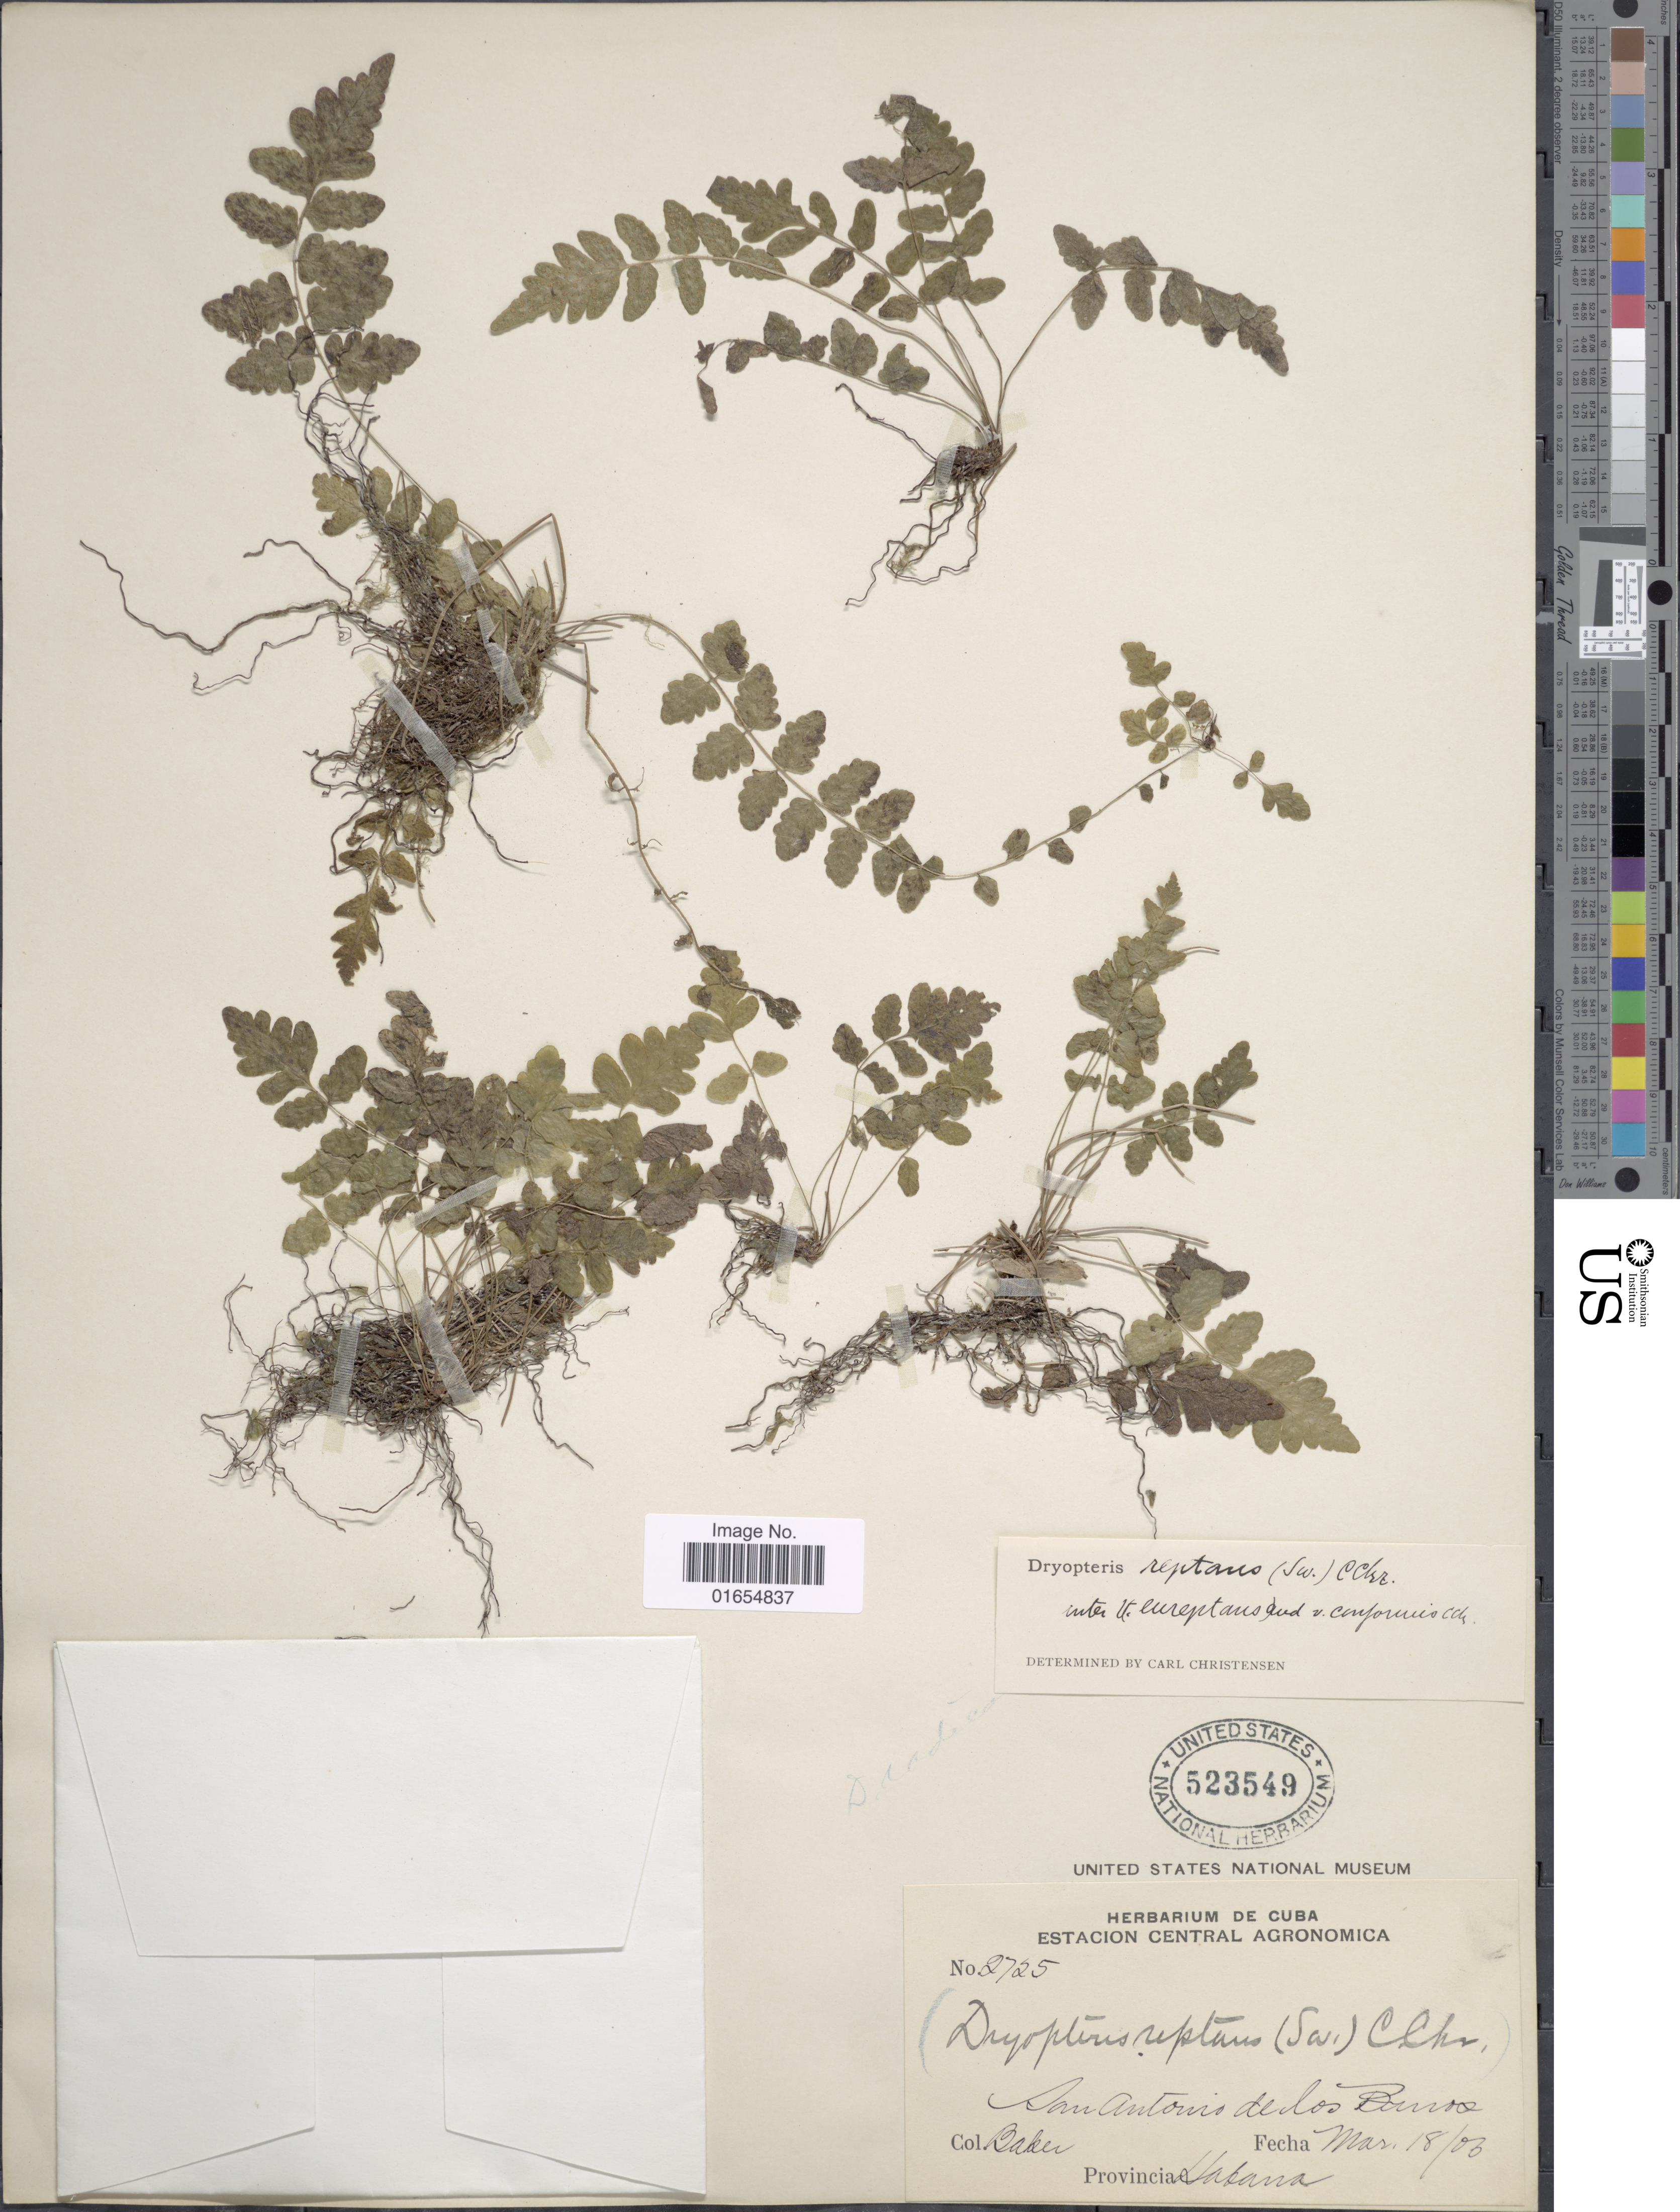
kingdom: Plantae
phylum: Tracheophyta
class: Polypodiopsida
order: Polypodiales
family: Thelypteridaceae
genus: Goniopteris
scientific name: Goniopteris reptans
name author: (J.F. Gmel.) C. Presl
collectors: -- Baker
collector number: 2725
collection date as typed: Transcribed d/m/y: 18/3/3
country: Cuba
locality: San Antonio de los Banos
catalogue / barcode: US 523549